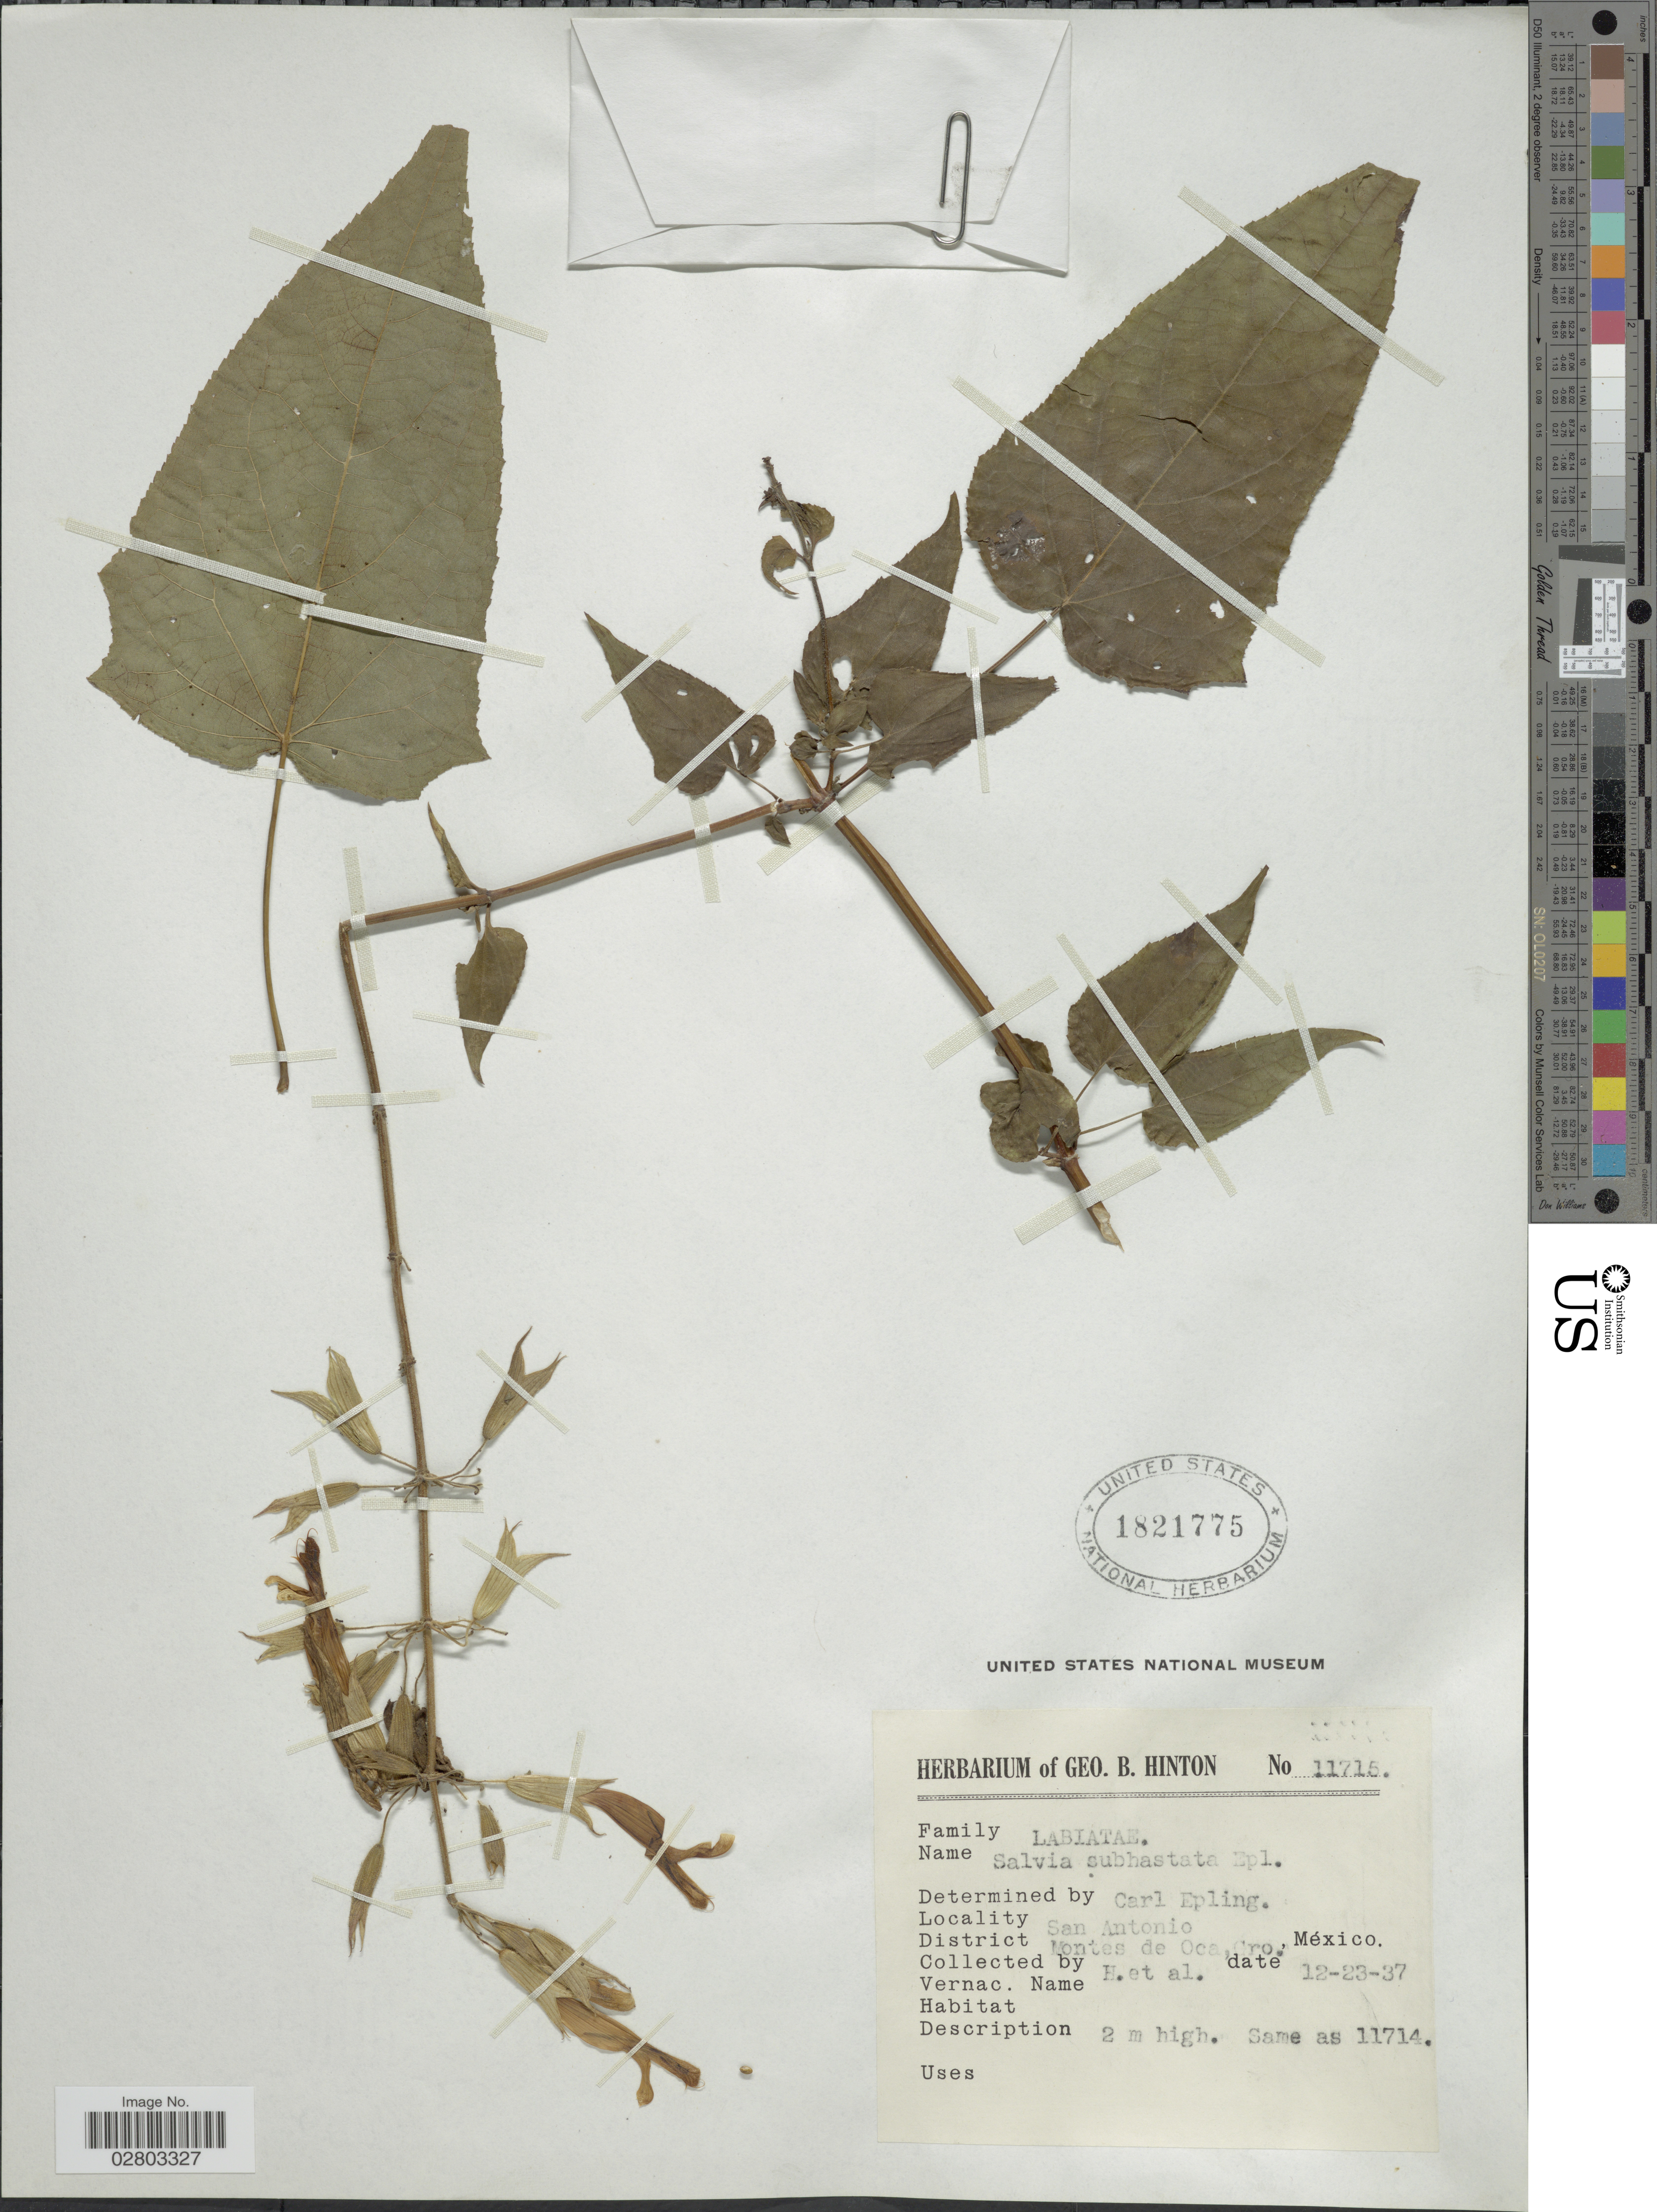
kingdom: Plantae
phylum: Tracheophyta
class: Magnoliopsida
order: Lamiales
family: Lamiaceae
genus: Salvia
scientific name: Salvia subhastata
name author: Epling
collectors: G. B. Hinton & et al.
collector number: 11715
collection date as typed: Transcribed d/m/y: 23/12/37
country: Mexico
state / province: Guerrero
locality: San Antonio, District Montes de Oca.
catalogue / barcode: US 1821775